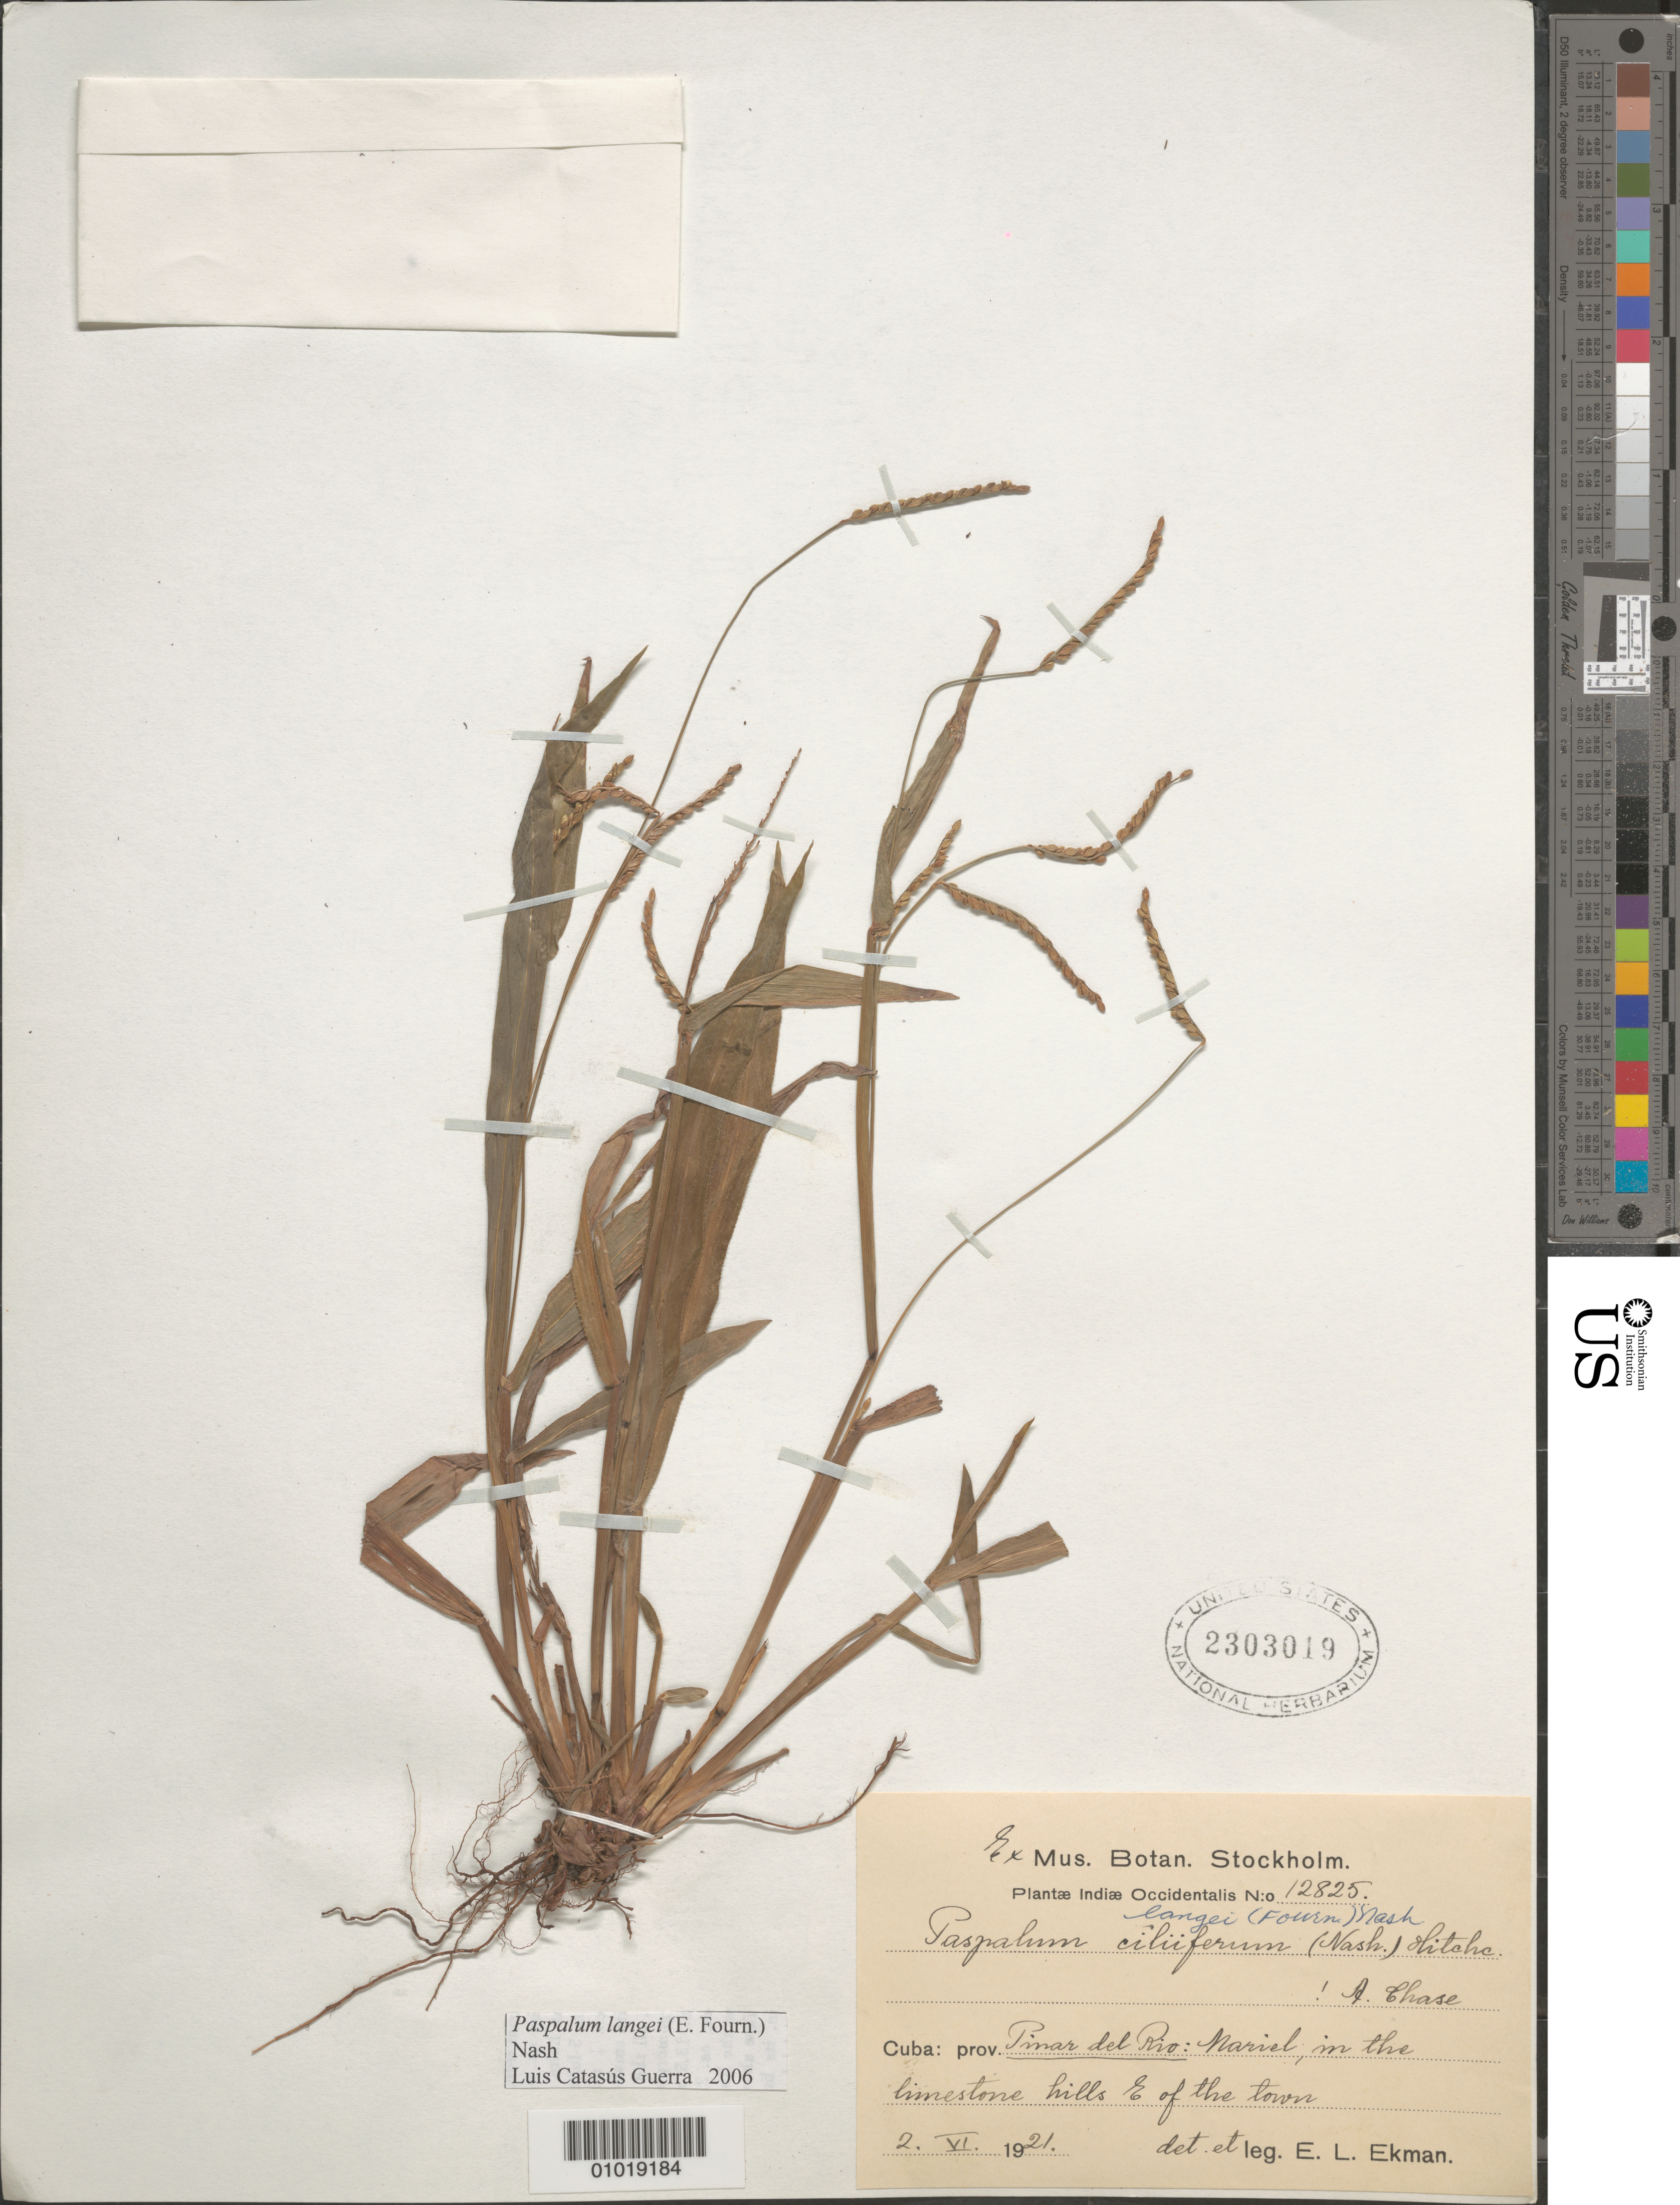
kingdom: Plantae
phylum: Tracheophyta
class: Liliopsida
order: Poales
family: Poaceae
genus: Paspalum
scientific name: Paspalum langei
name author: (E. Fourn.) Nash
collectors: E. L. Ekman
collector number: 12825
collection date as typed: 02 Jun 1921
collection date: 1921-06-02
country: Cuba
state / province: Pinar del Rio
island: Cuba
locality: Mariel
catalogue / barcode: US 2303019